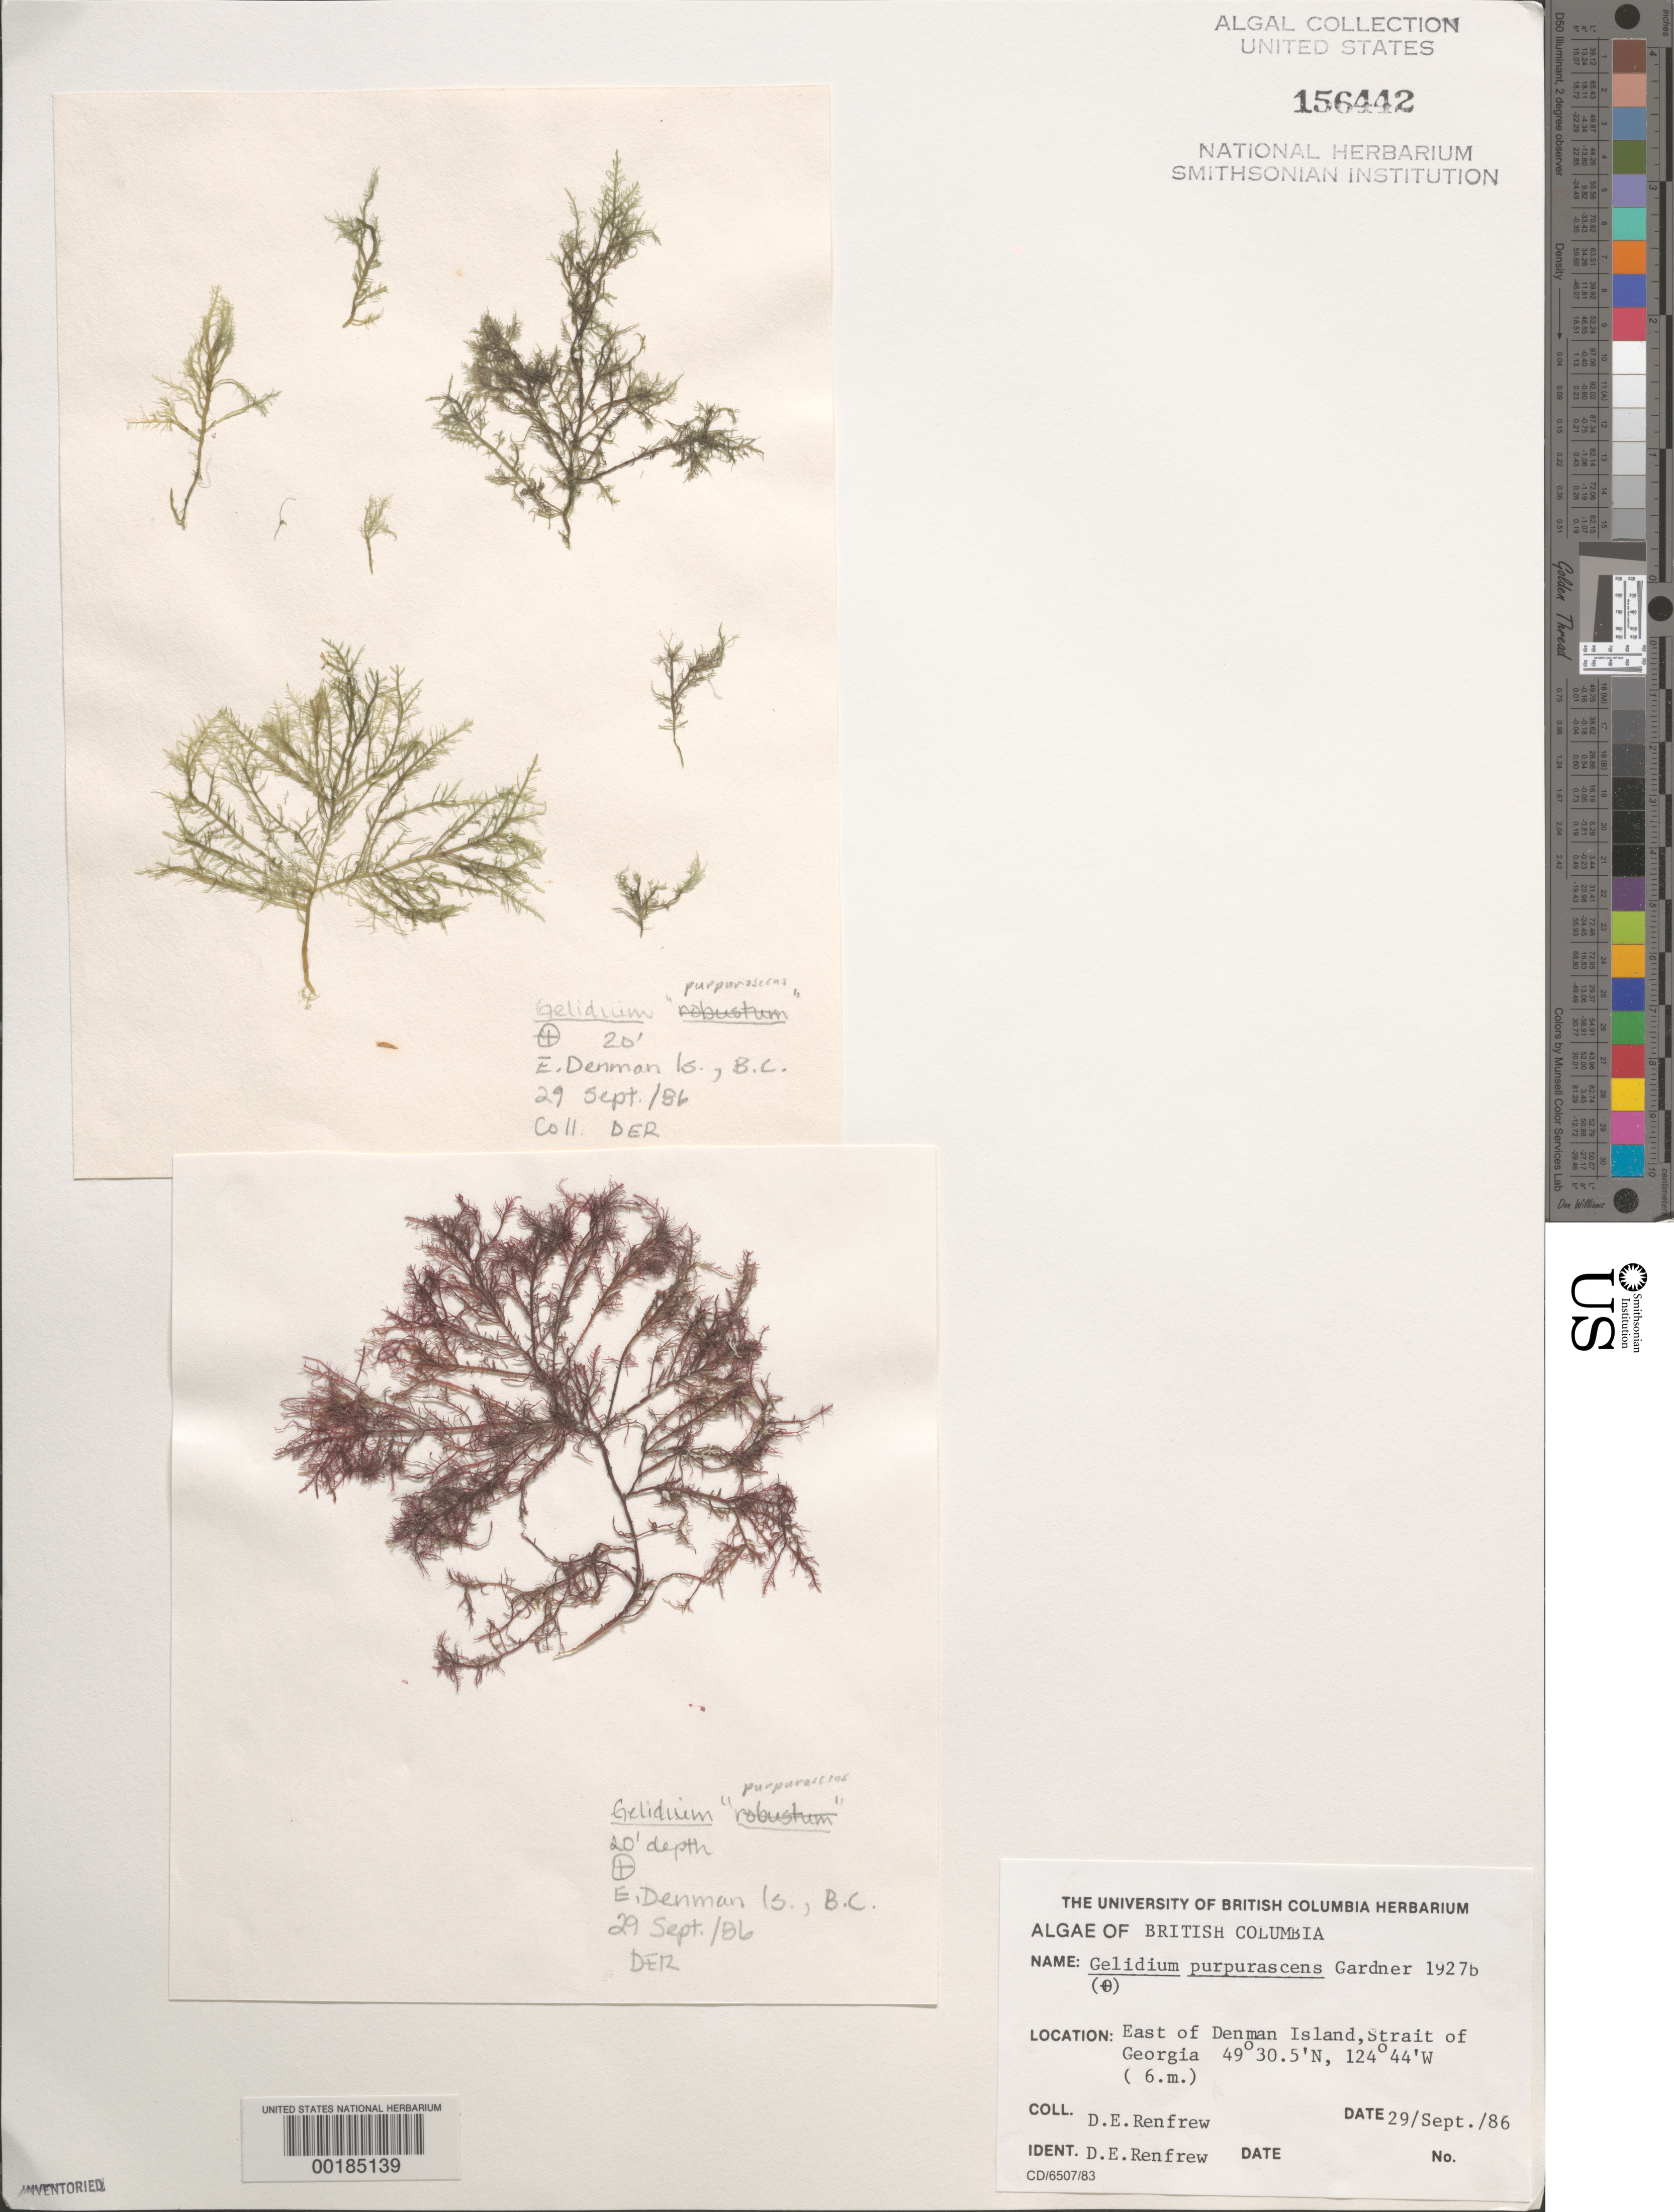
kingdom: Plantae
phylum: Rhodophyta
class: Florideophyceae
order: Gelidiales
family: Gelidiaceae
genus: Gelidium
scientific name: Gelidium purpurascens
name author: N.L. Gardner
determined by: Renfrew, D. E.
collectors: D. Renfrew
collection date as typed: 29 Sep 1986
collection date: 1986-09-29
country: Canada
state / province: British Columbia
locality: East of Denman Island, Strait of Georgia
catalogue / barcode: US 156442